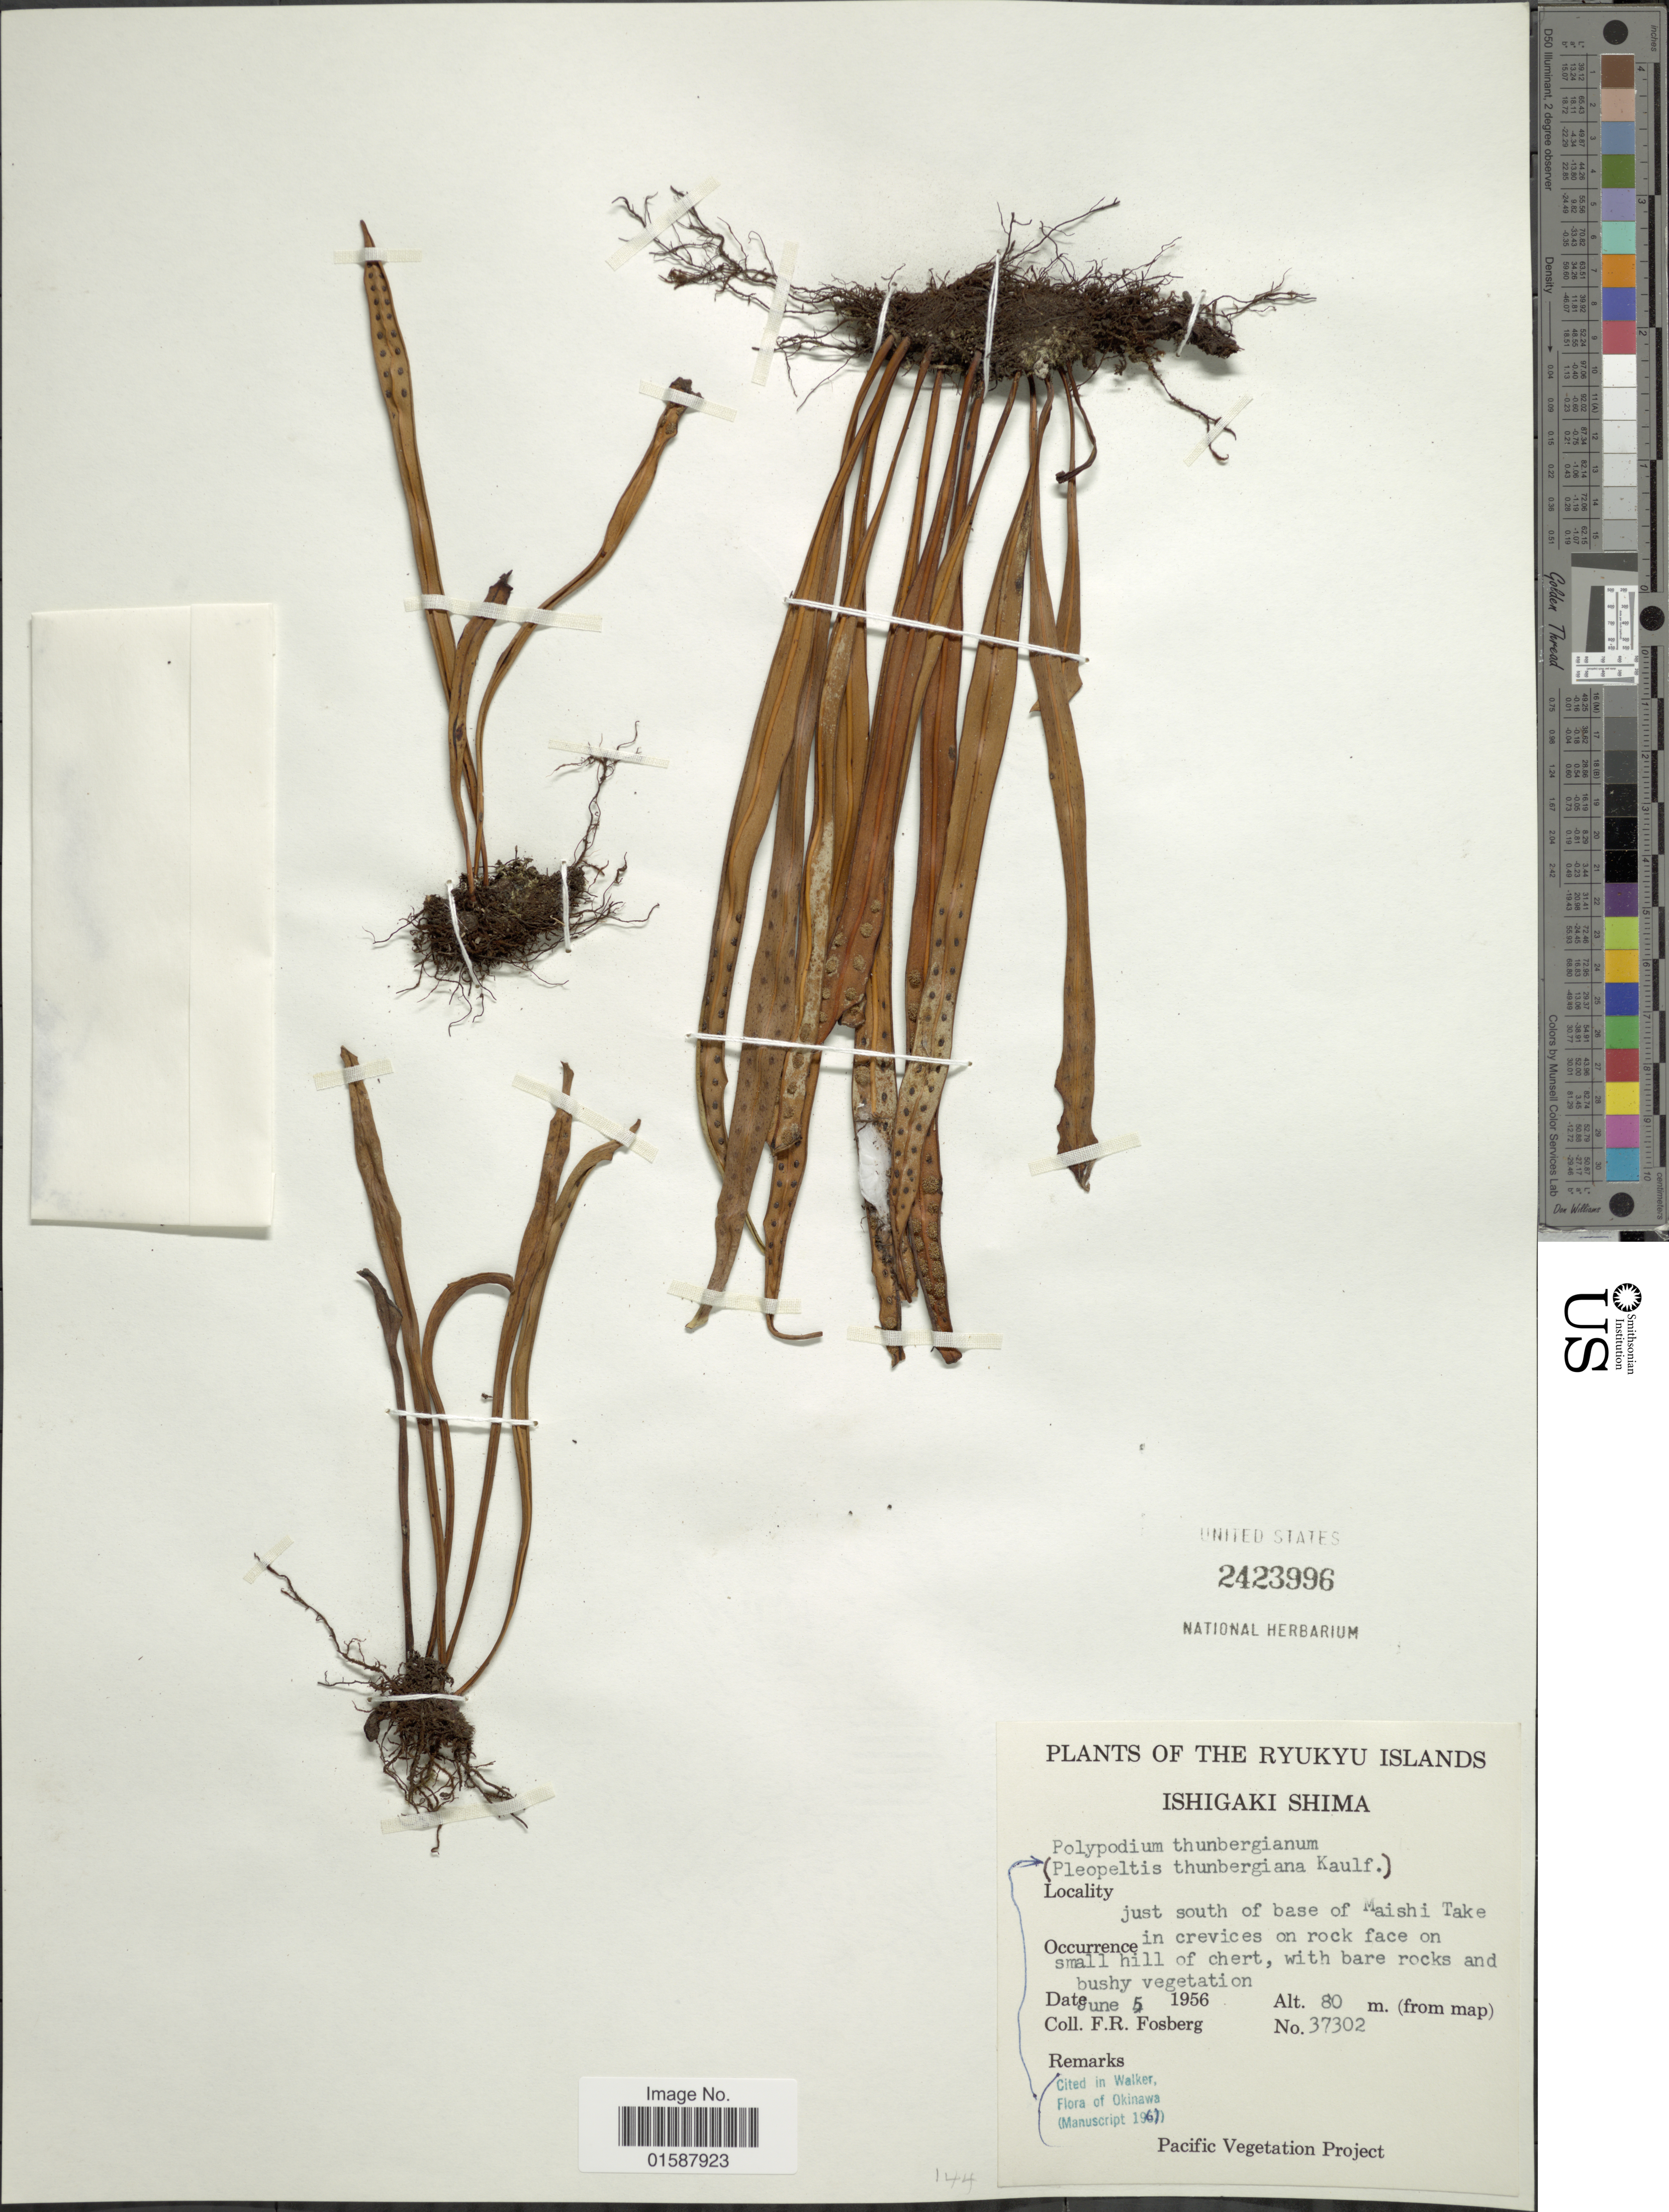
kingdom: Plantae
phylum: Tracheophyta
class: Polypodiopsida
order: Polypodiales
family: Polypodiaceae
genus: Lepisorus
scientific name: Lepisorus thunbergianus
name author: (Kaulf.) Ching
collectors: F. R. Fosberg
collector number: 37302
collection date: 1956-06-05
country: Japan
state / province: Okinawa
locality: Ryukyu Islands. Ishigaki Shima. just south of base of Maishi Take in crevices on rock face on small hill of chert, with bare rocks and bushy vegetation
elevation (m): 80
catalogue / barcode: US 2423996